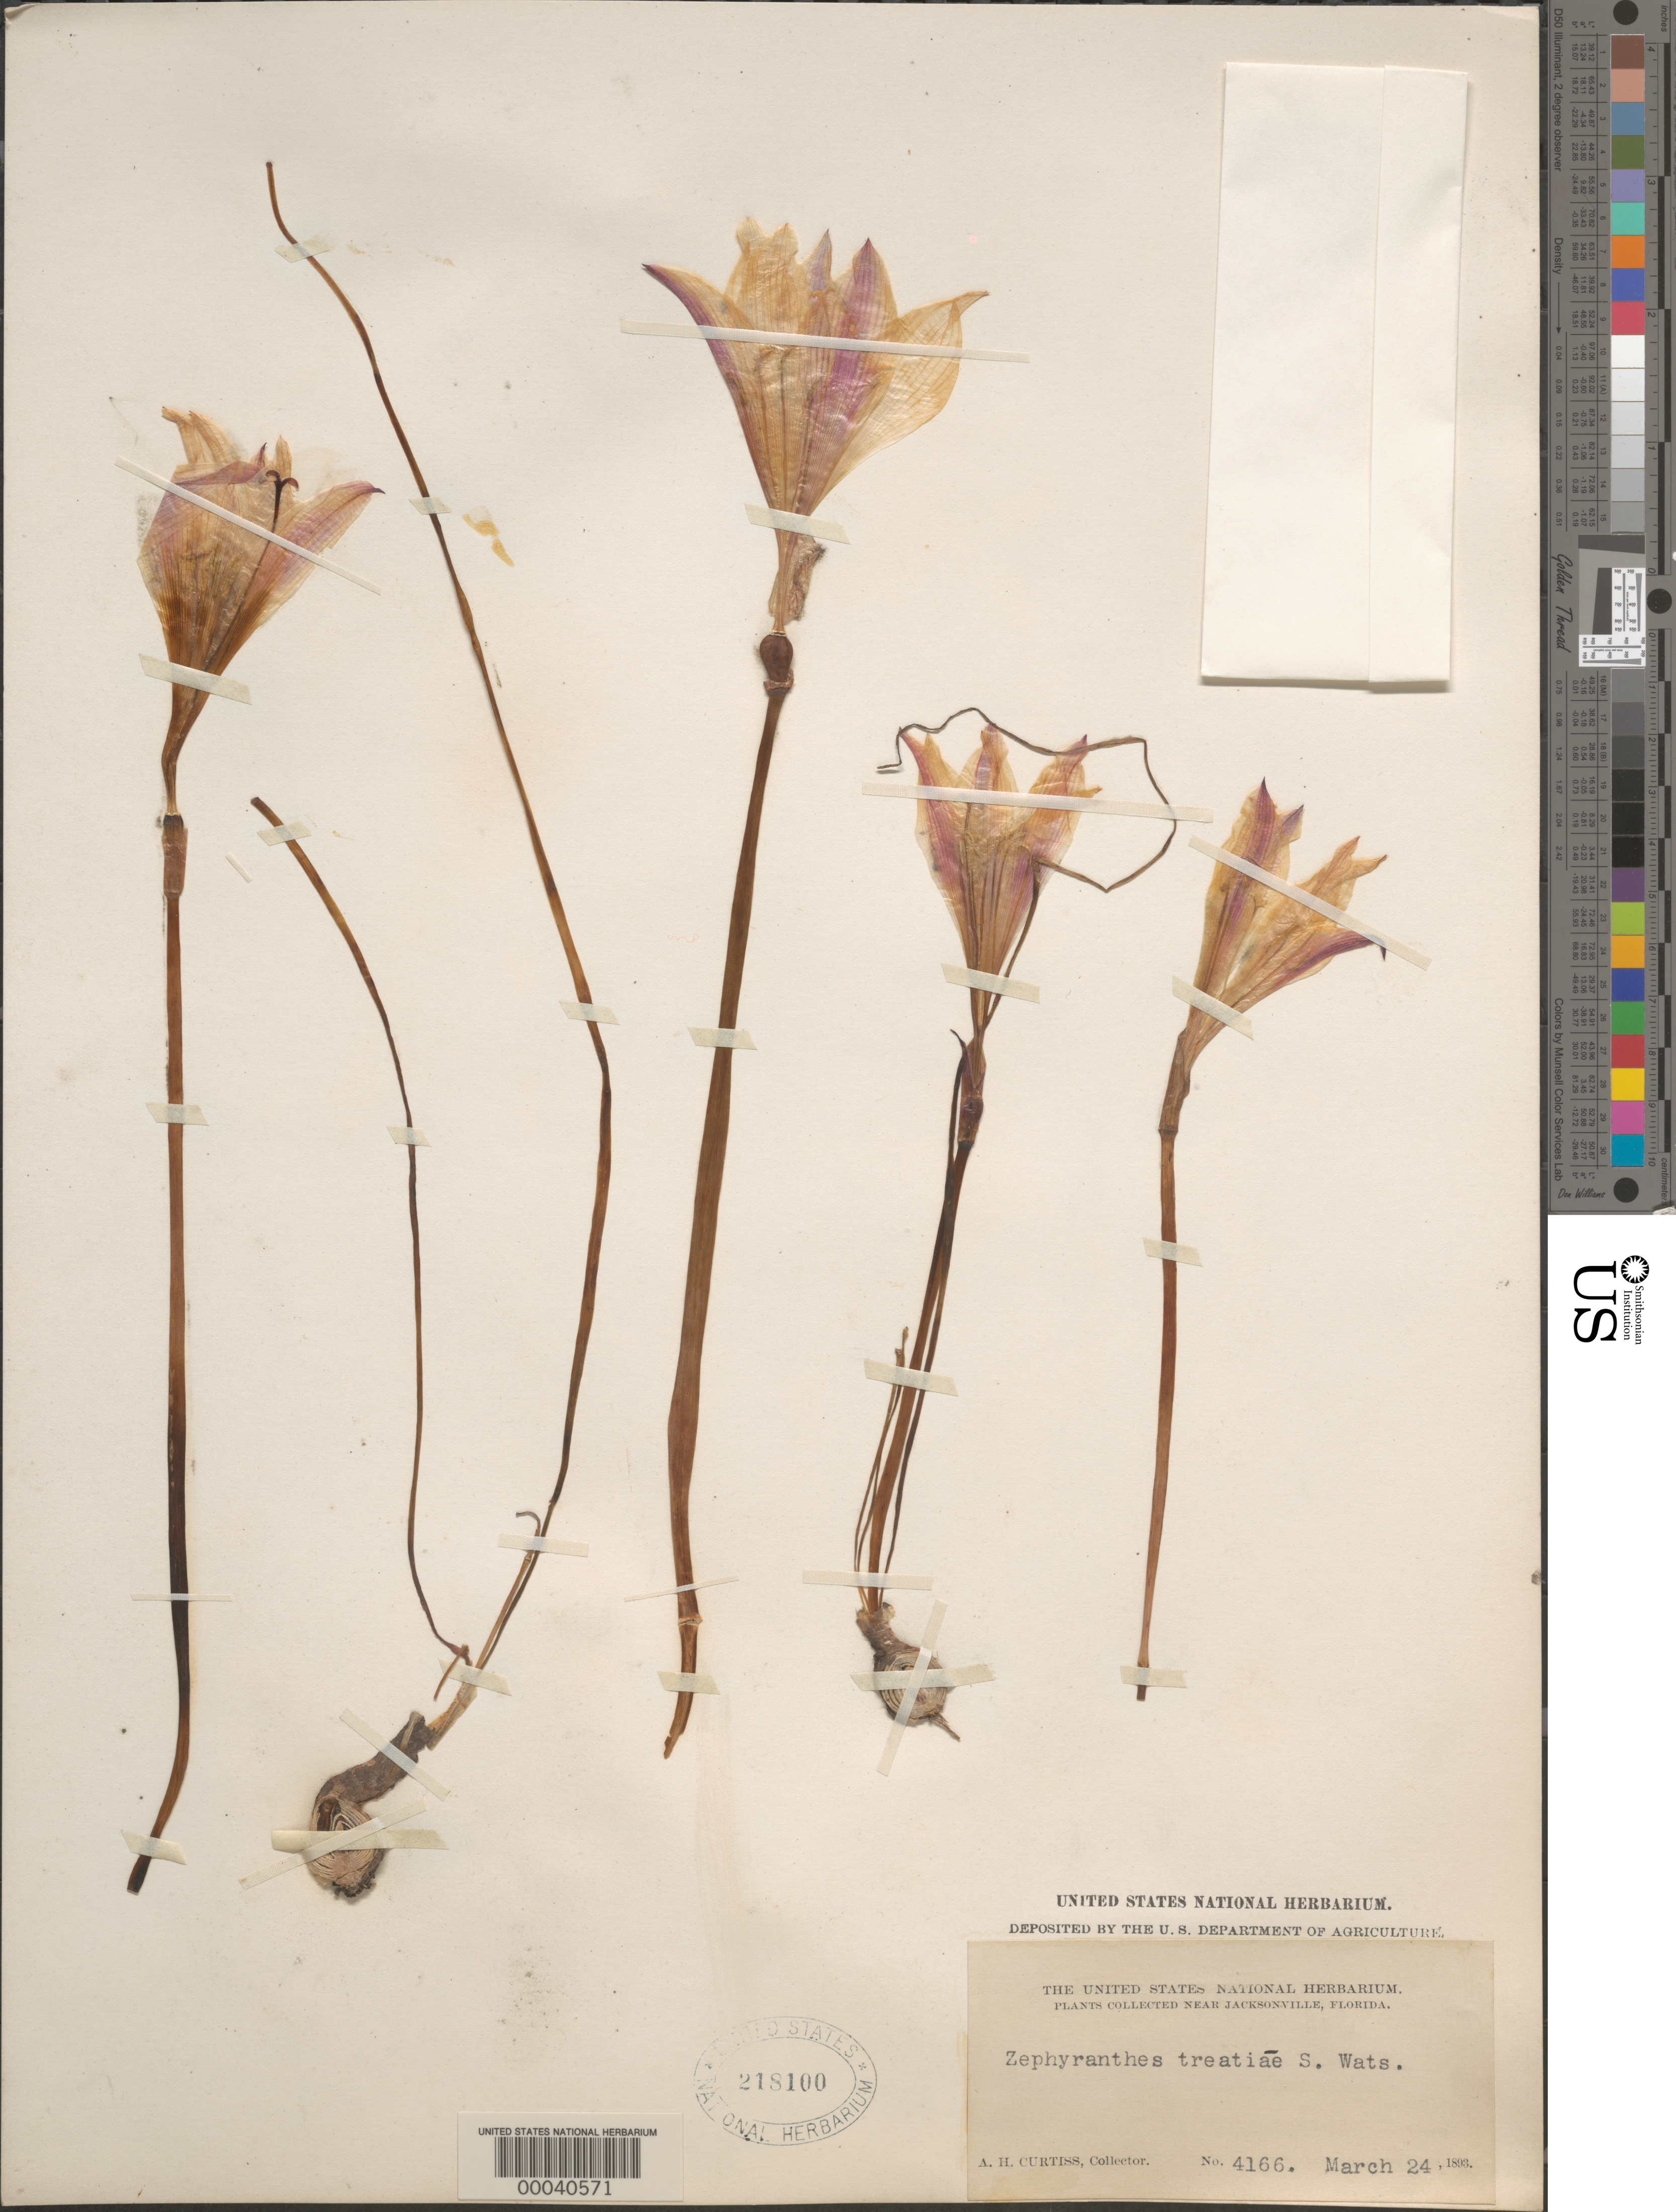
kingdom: Plantae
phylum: Tracheophyta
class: Liliopsida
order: Asparagales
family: Amaryllidaceae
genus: Zephyranthes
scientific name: Zephyranthes treatiae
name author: S. Watson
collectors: A. H. Curtiss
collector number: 4166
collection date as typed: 24 Mar 1893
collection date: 1893-03-24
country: United States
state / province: Florida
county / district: Duval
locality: Near jacksonville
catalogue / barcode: US 218100